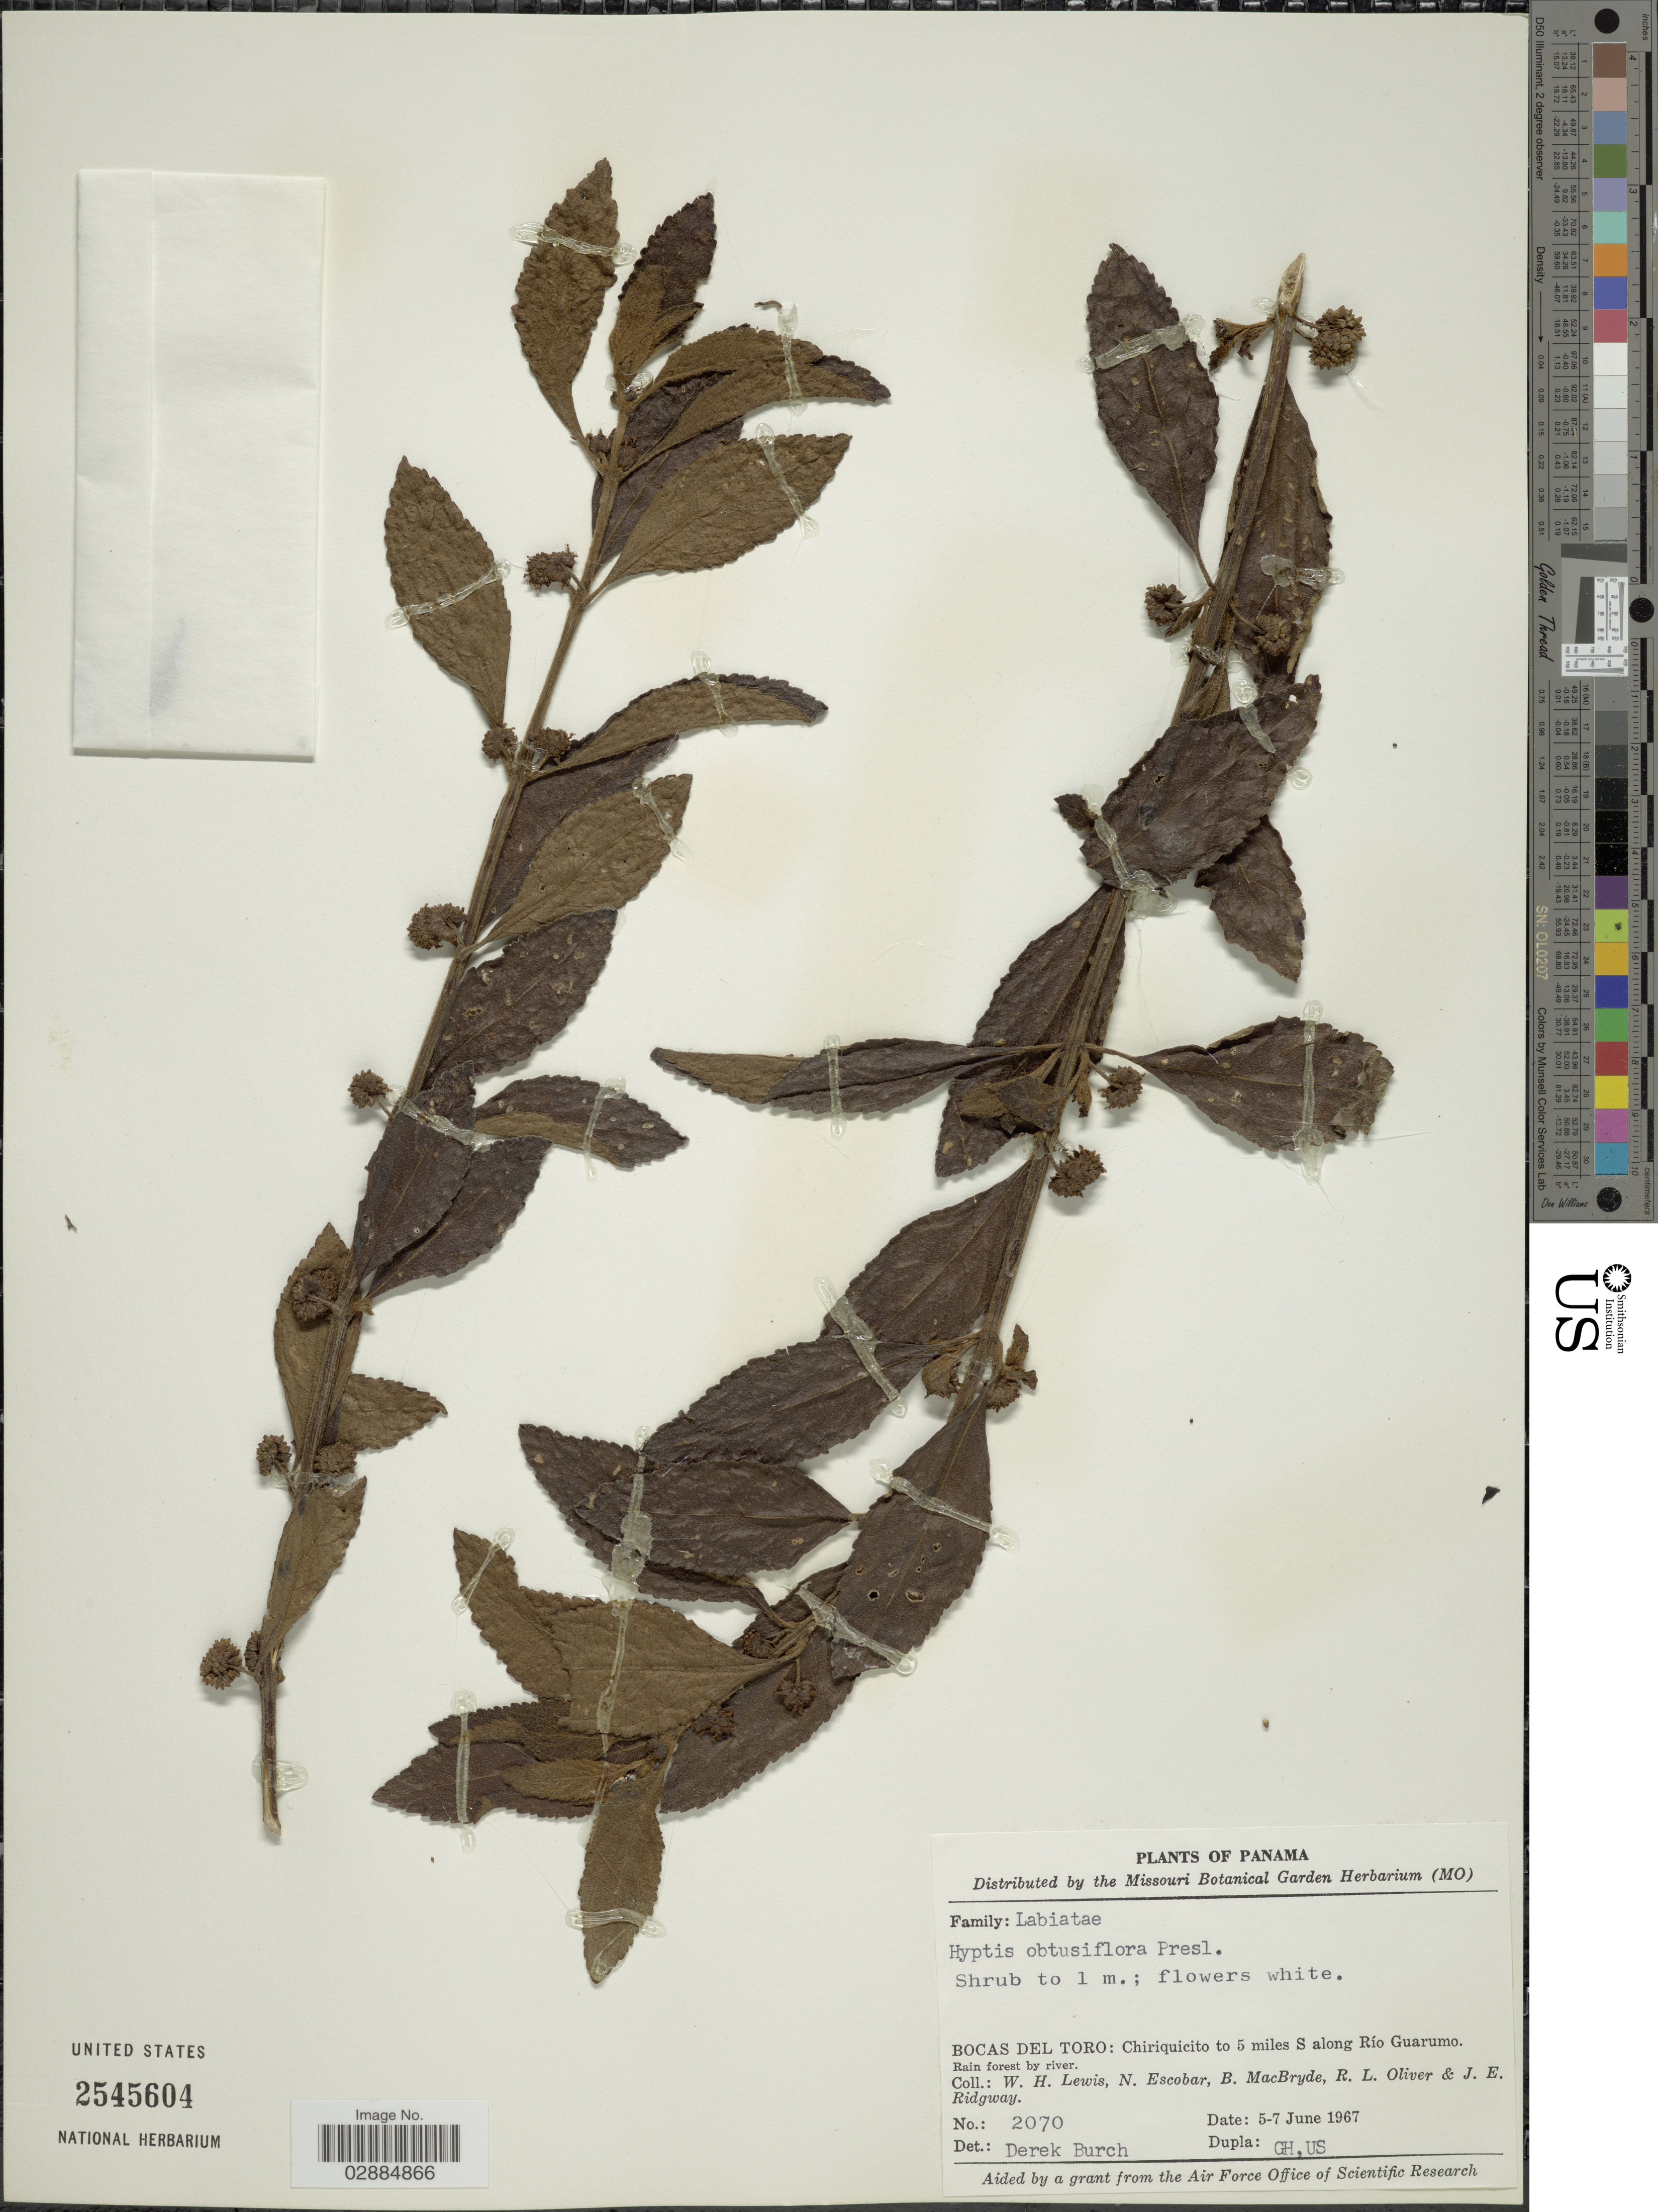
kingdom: Plantae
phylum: Tracheophyta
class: Magnoliopsida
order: Lamiales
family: Lamiaceae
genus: Hyptis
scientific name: Hyptis obtusiflora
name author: C. Presl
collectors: W. H. Lewis, N. Escobar, B. MacBryde, R. Oliver & J. Ridgway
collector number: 2070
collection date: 1967-06-05/1967-06-07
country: Panama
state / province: Bocas del Toro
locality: Chiriquicito to 5 miles S along Río Guarumo.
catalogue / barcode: US 2545604